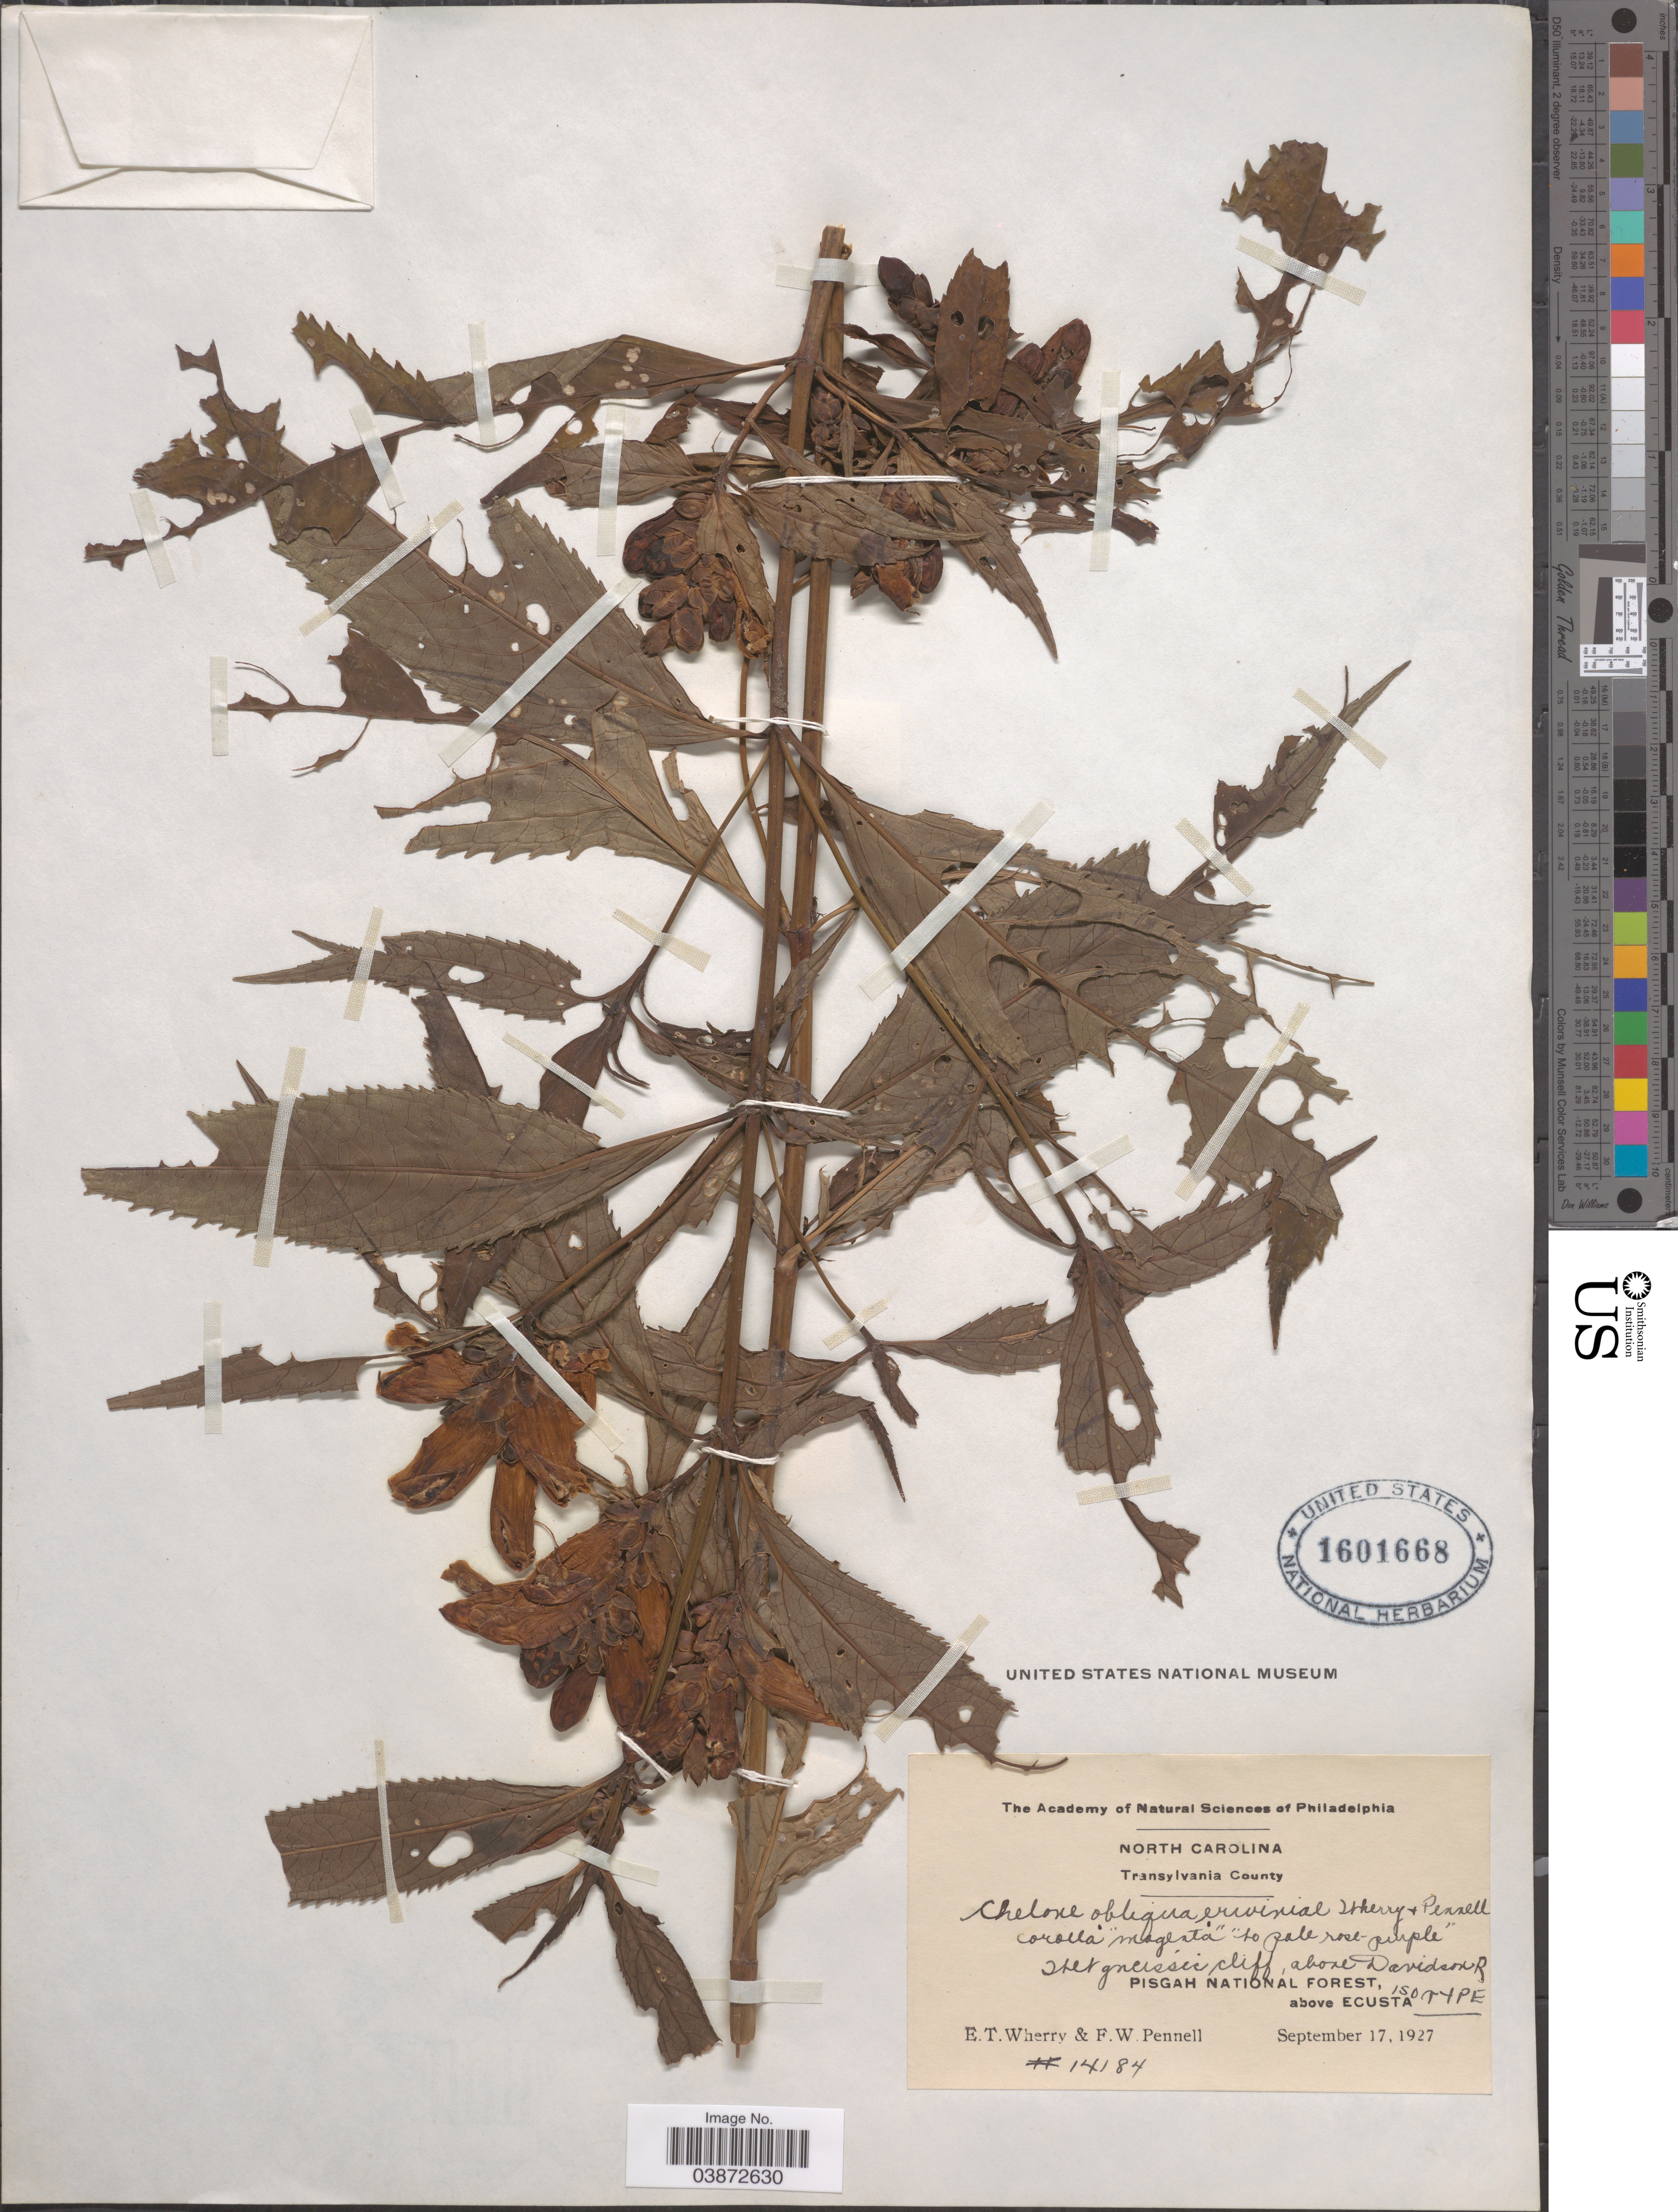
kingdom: Plantae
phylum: Tracheophyta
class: Magnoliopsida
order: Lamiales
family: Plantaginaceae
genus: Chelone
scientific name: Chelone obliqua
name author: L.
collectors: E. T. Wherry & F. W. Pennell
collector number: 14184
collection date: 1927-09-17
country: United States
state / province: North Carolina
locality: Transylvania County. Above Davidson R. Pisgah National Forest, above Ecusta.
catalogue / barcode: US 1601668